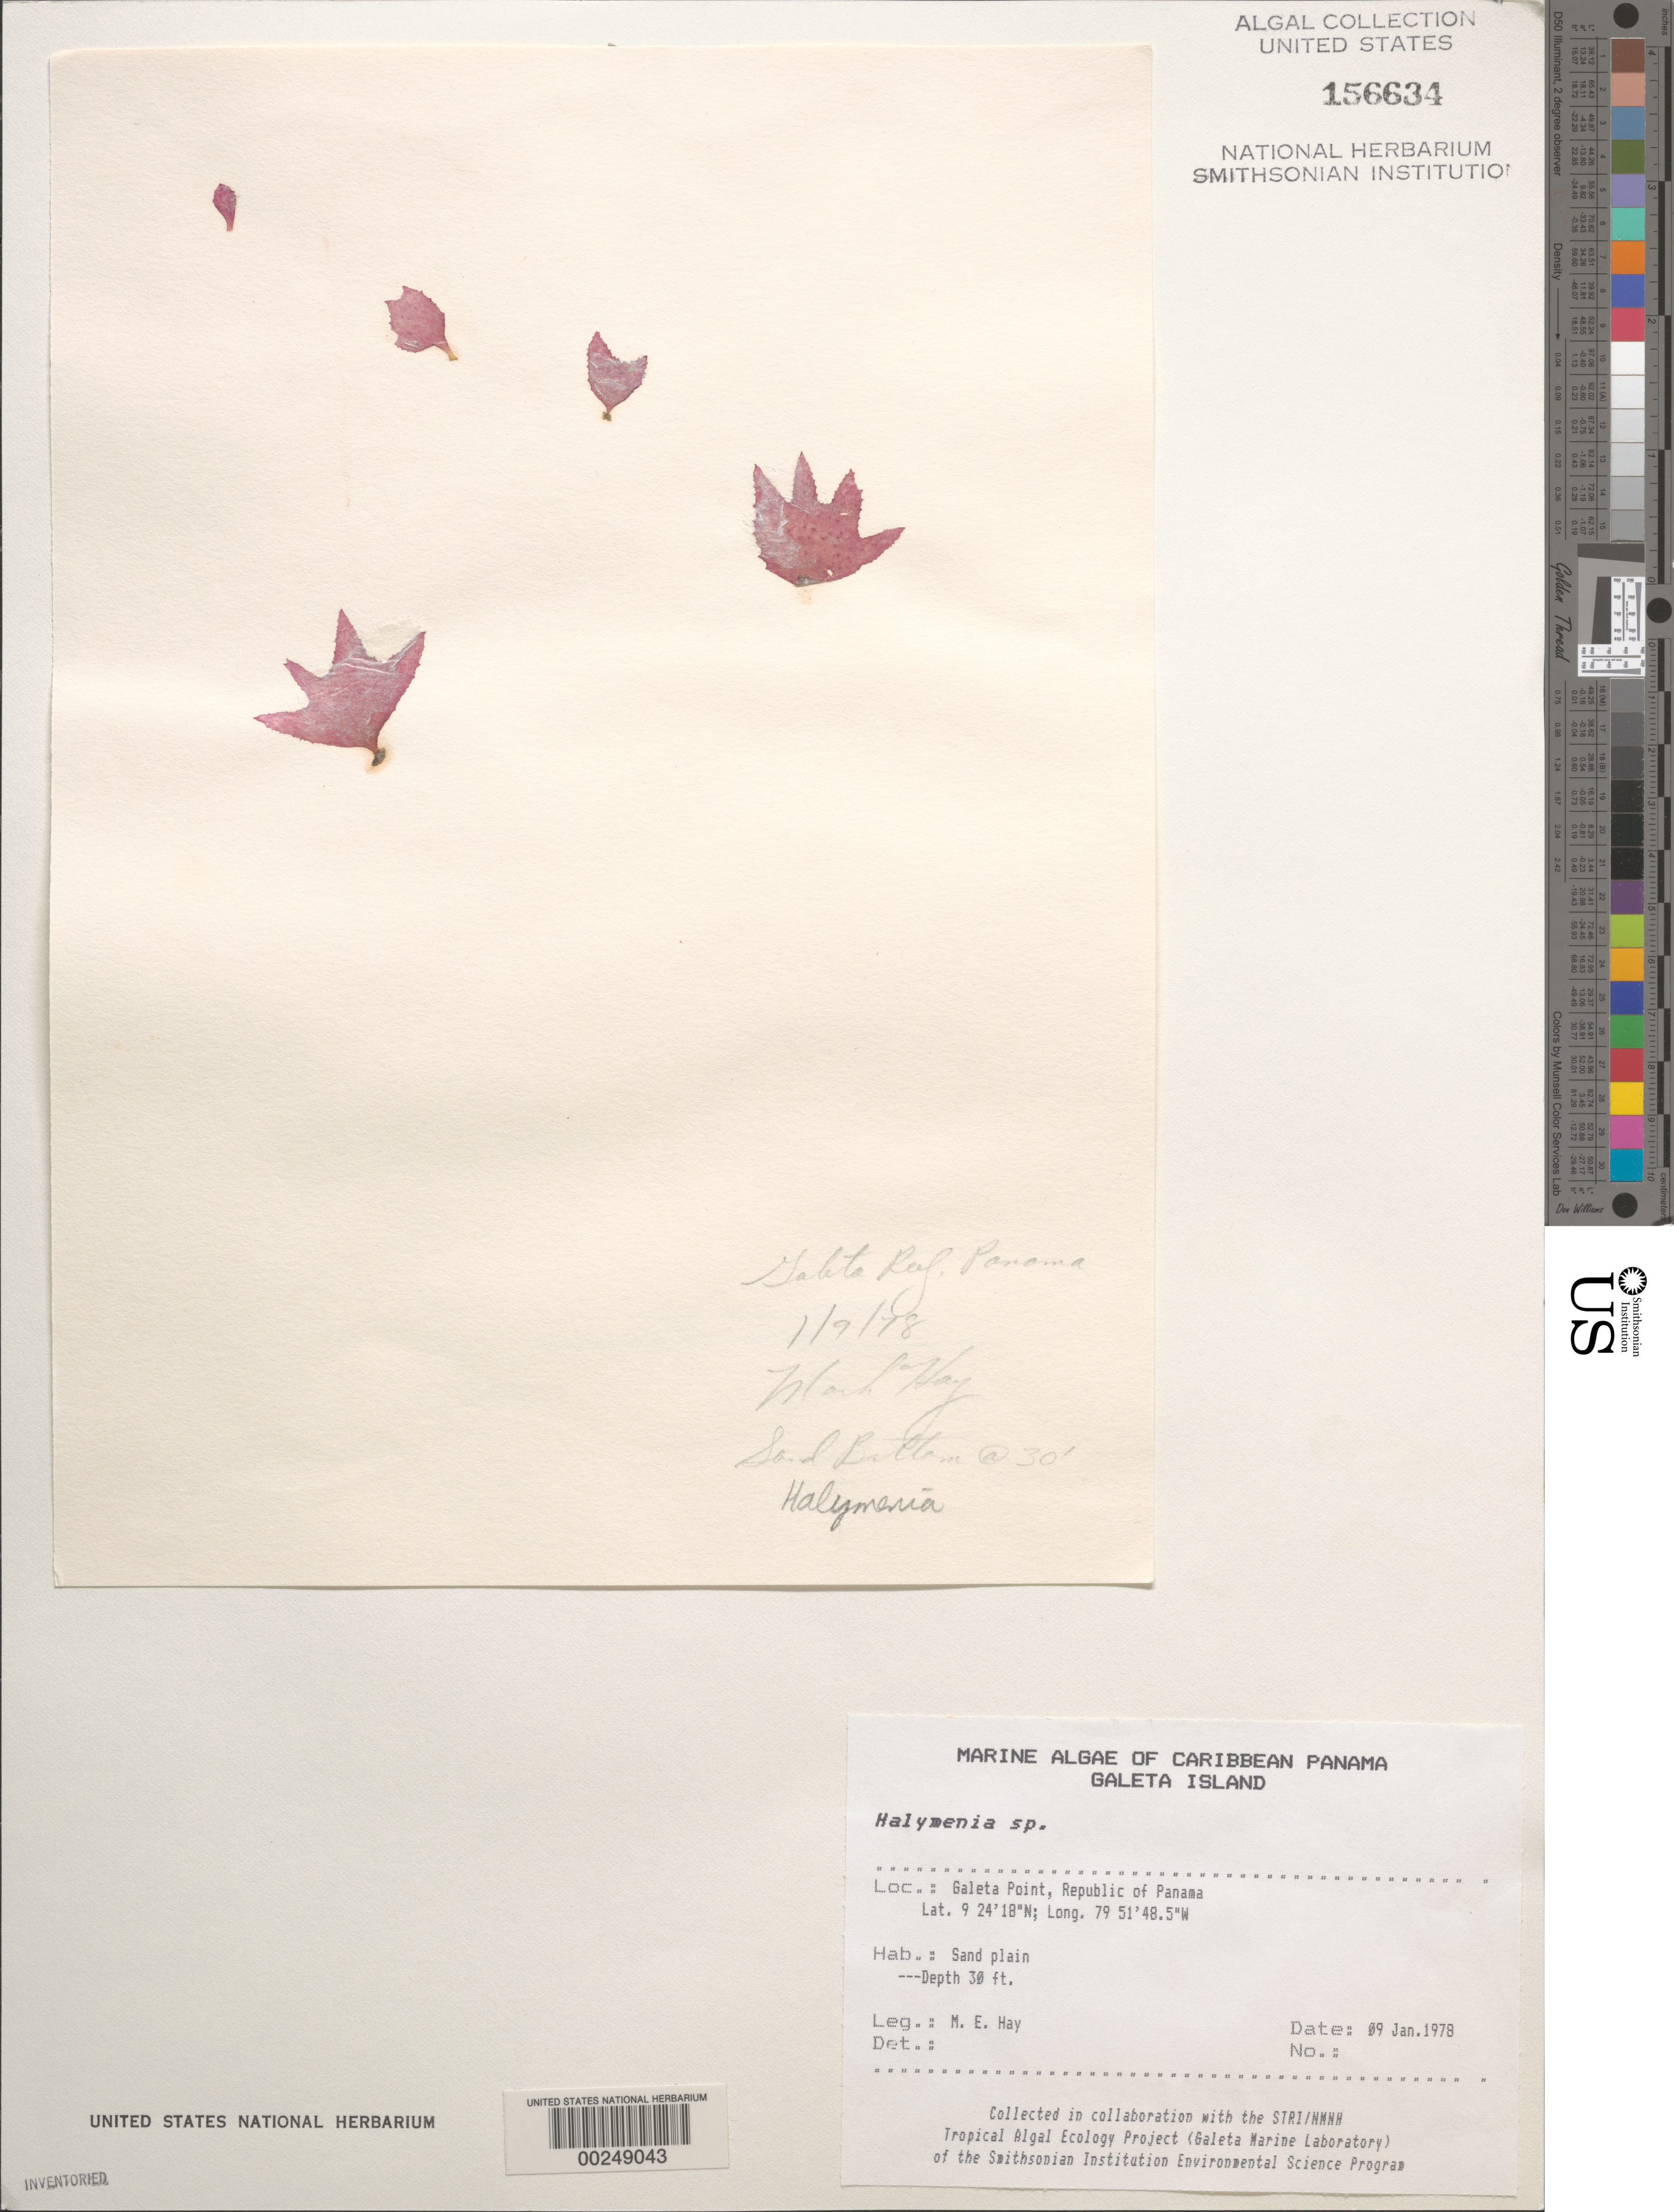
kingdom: Plantae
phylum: Rhodophyta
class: Florideophyceae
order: Halymeniales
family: Halymeniaceae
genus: Halymenia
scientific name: Halymenia sp.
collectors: M. E. Hay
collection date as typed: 09 Jan 1978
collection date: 1978-01-09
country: Panama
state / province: Colón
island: Galeta Island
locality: Galeta Point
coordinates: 9 24' 18" N, 79 51' 48.5" W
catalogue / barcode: US 156634